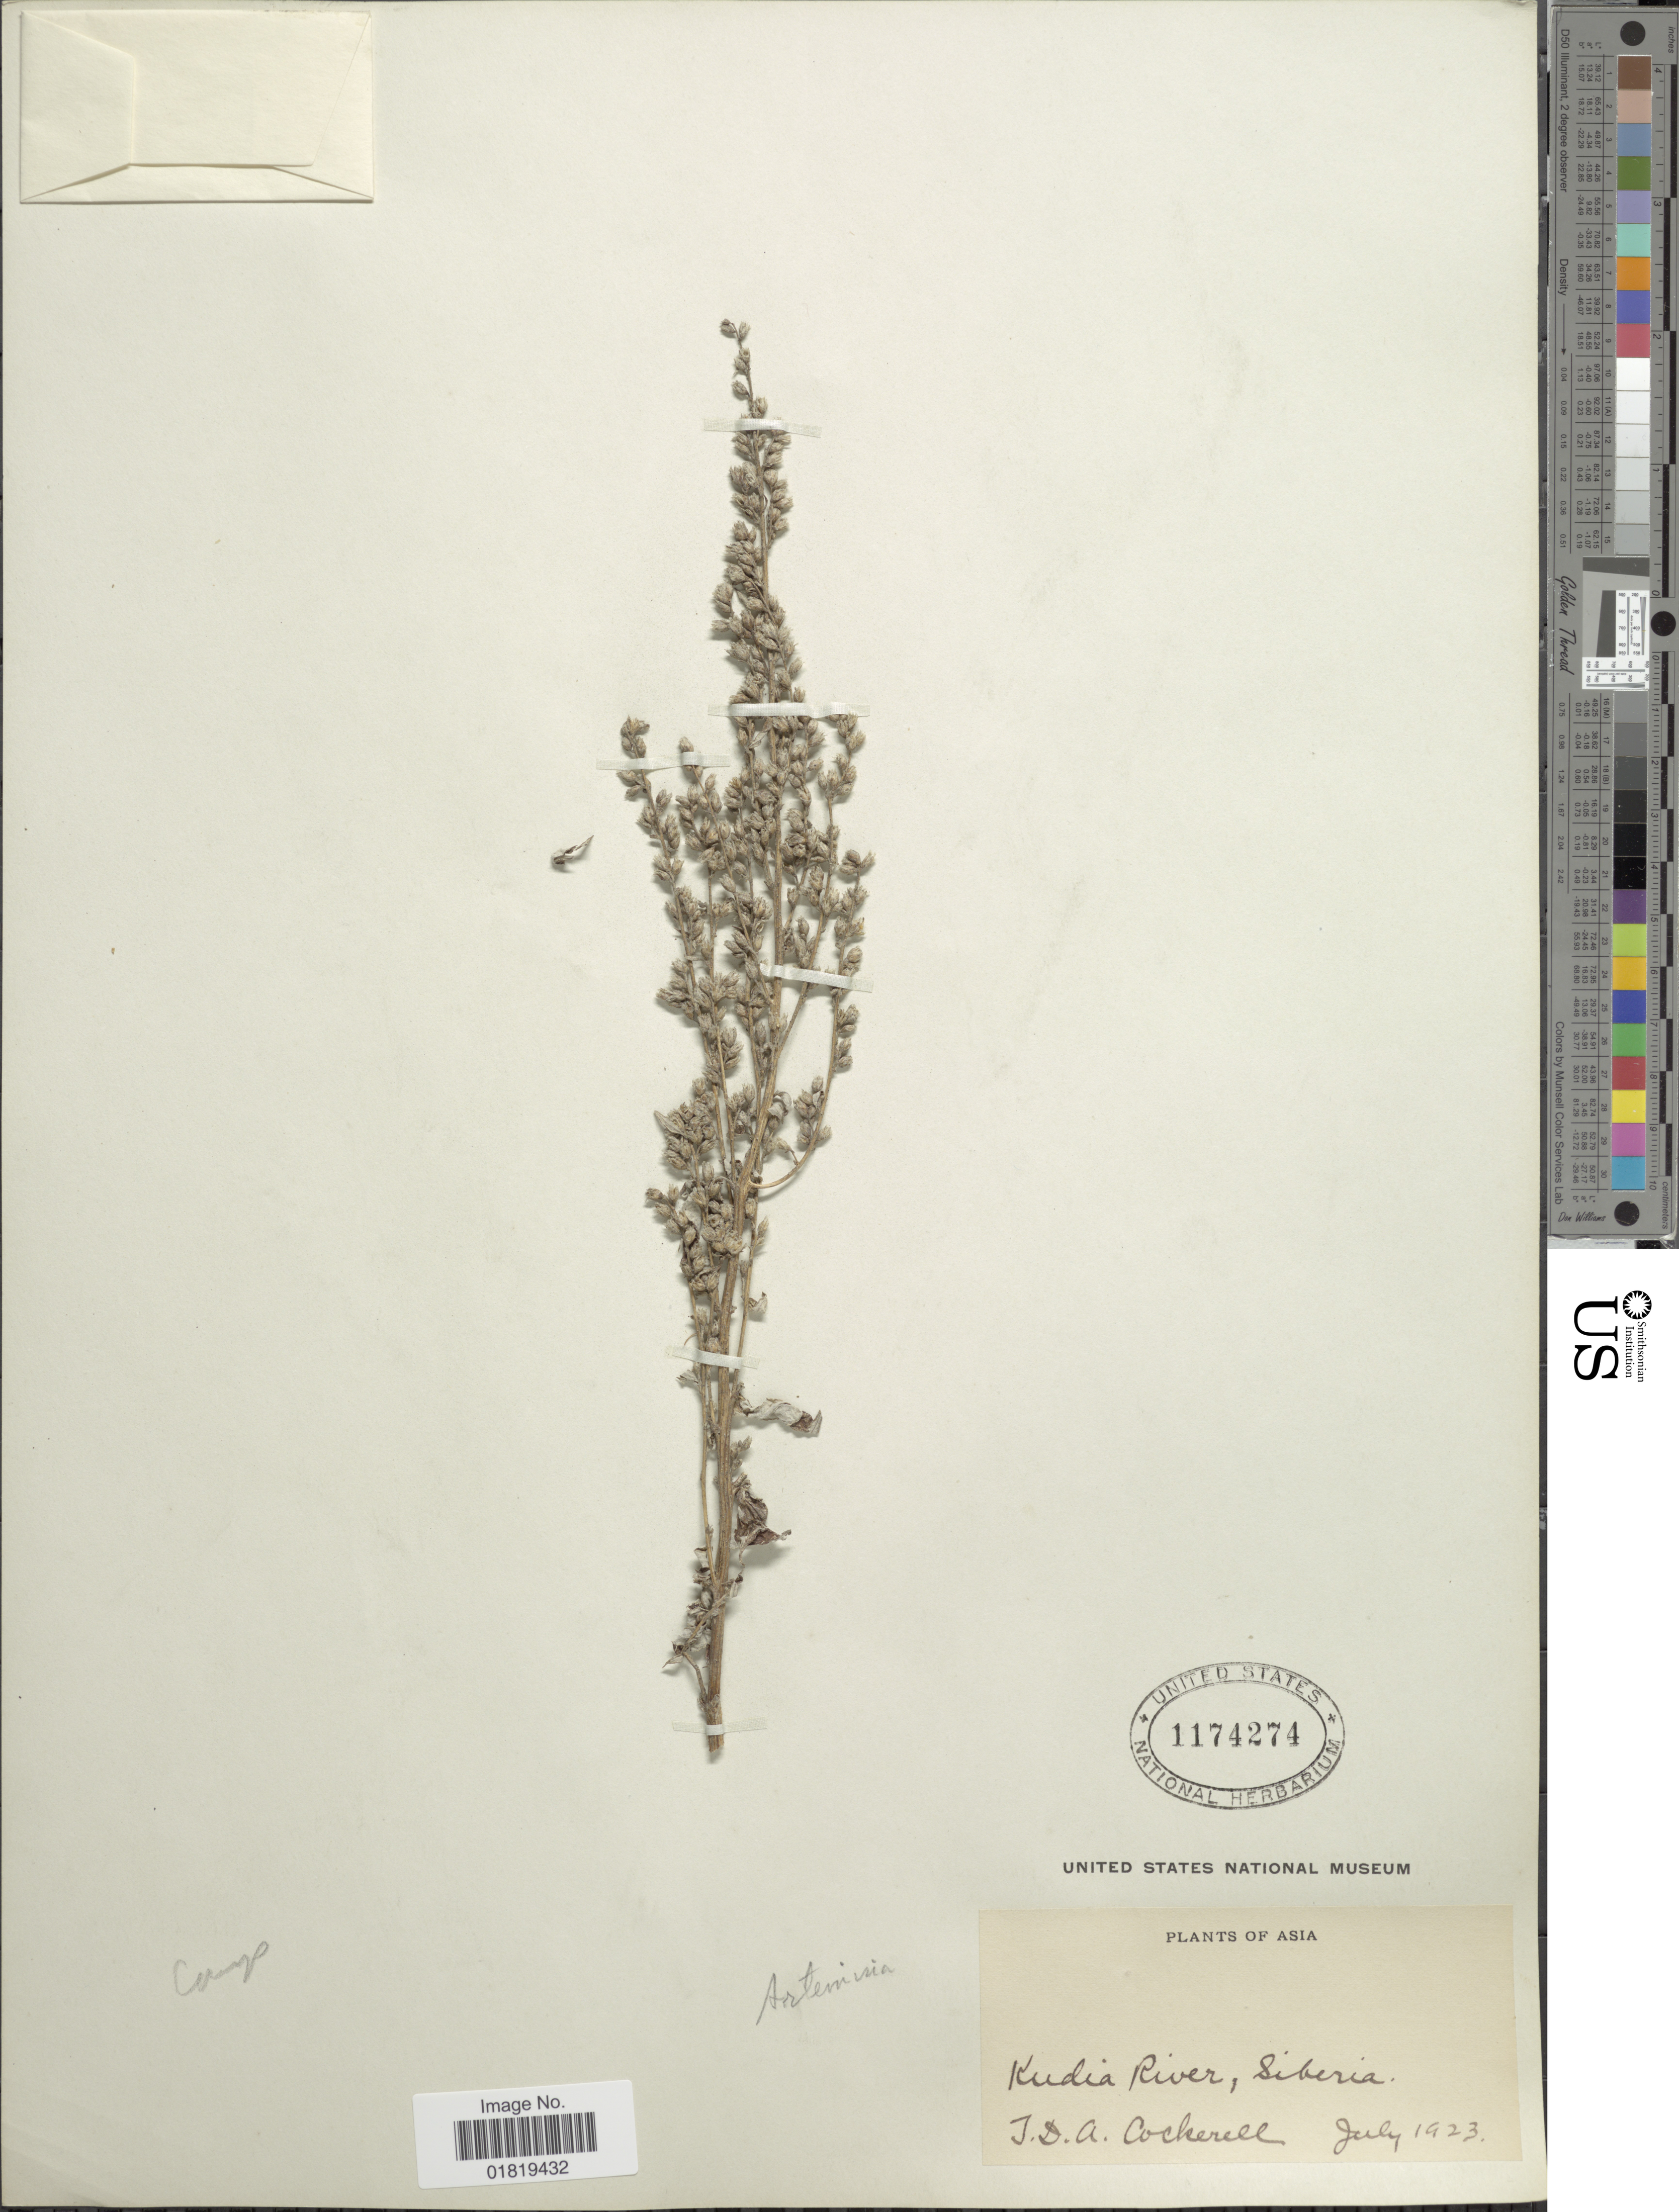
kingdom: Plantae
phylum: Tracheophyta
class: Magnoliopsida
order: Asterales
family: Asteraceae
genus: Artemisia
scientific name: Artemisia sp.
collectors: J. Cockerell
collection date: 1923-07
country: Russian Federation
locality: Kudia River, Siberia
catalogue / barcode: US 1174274